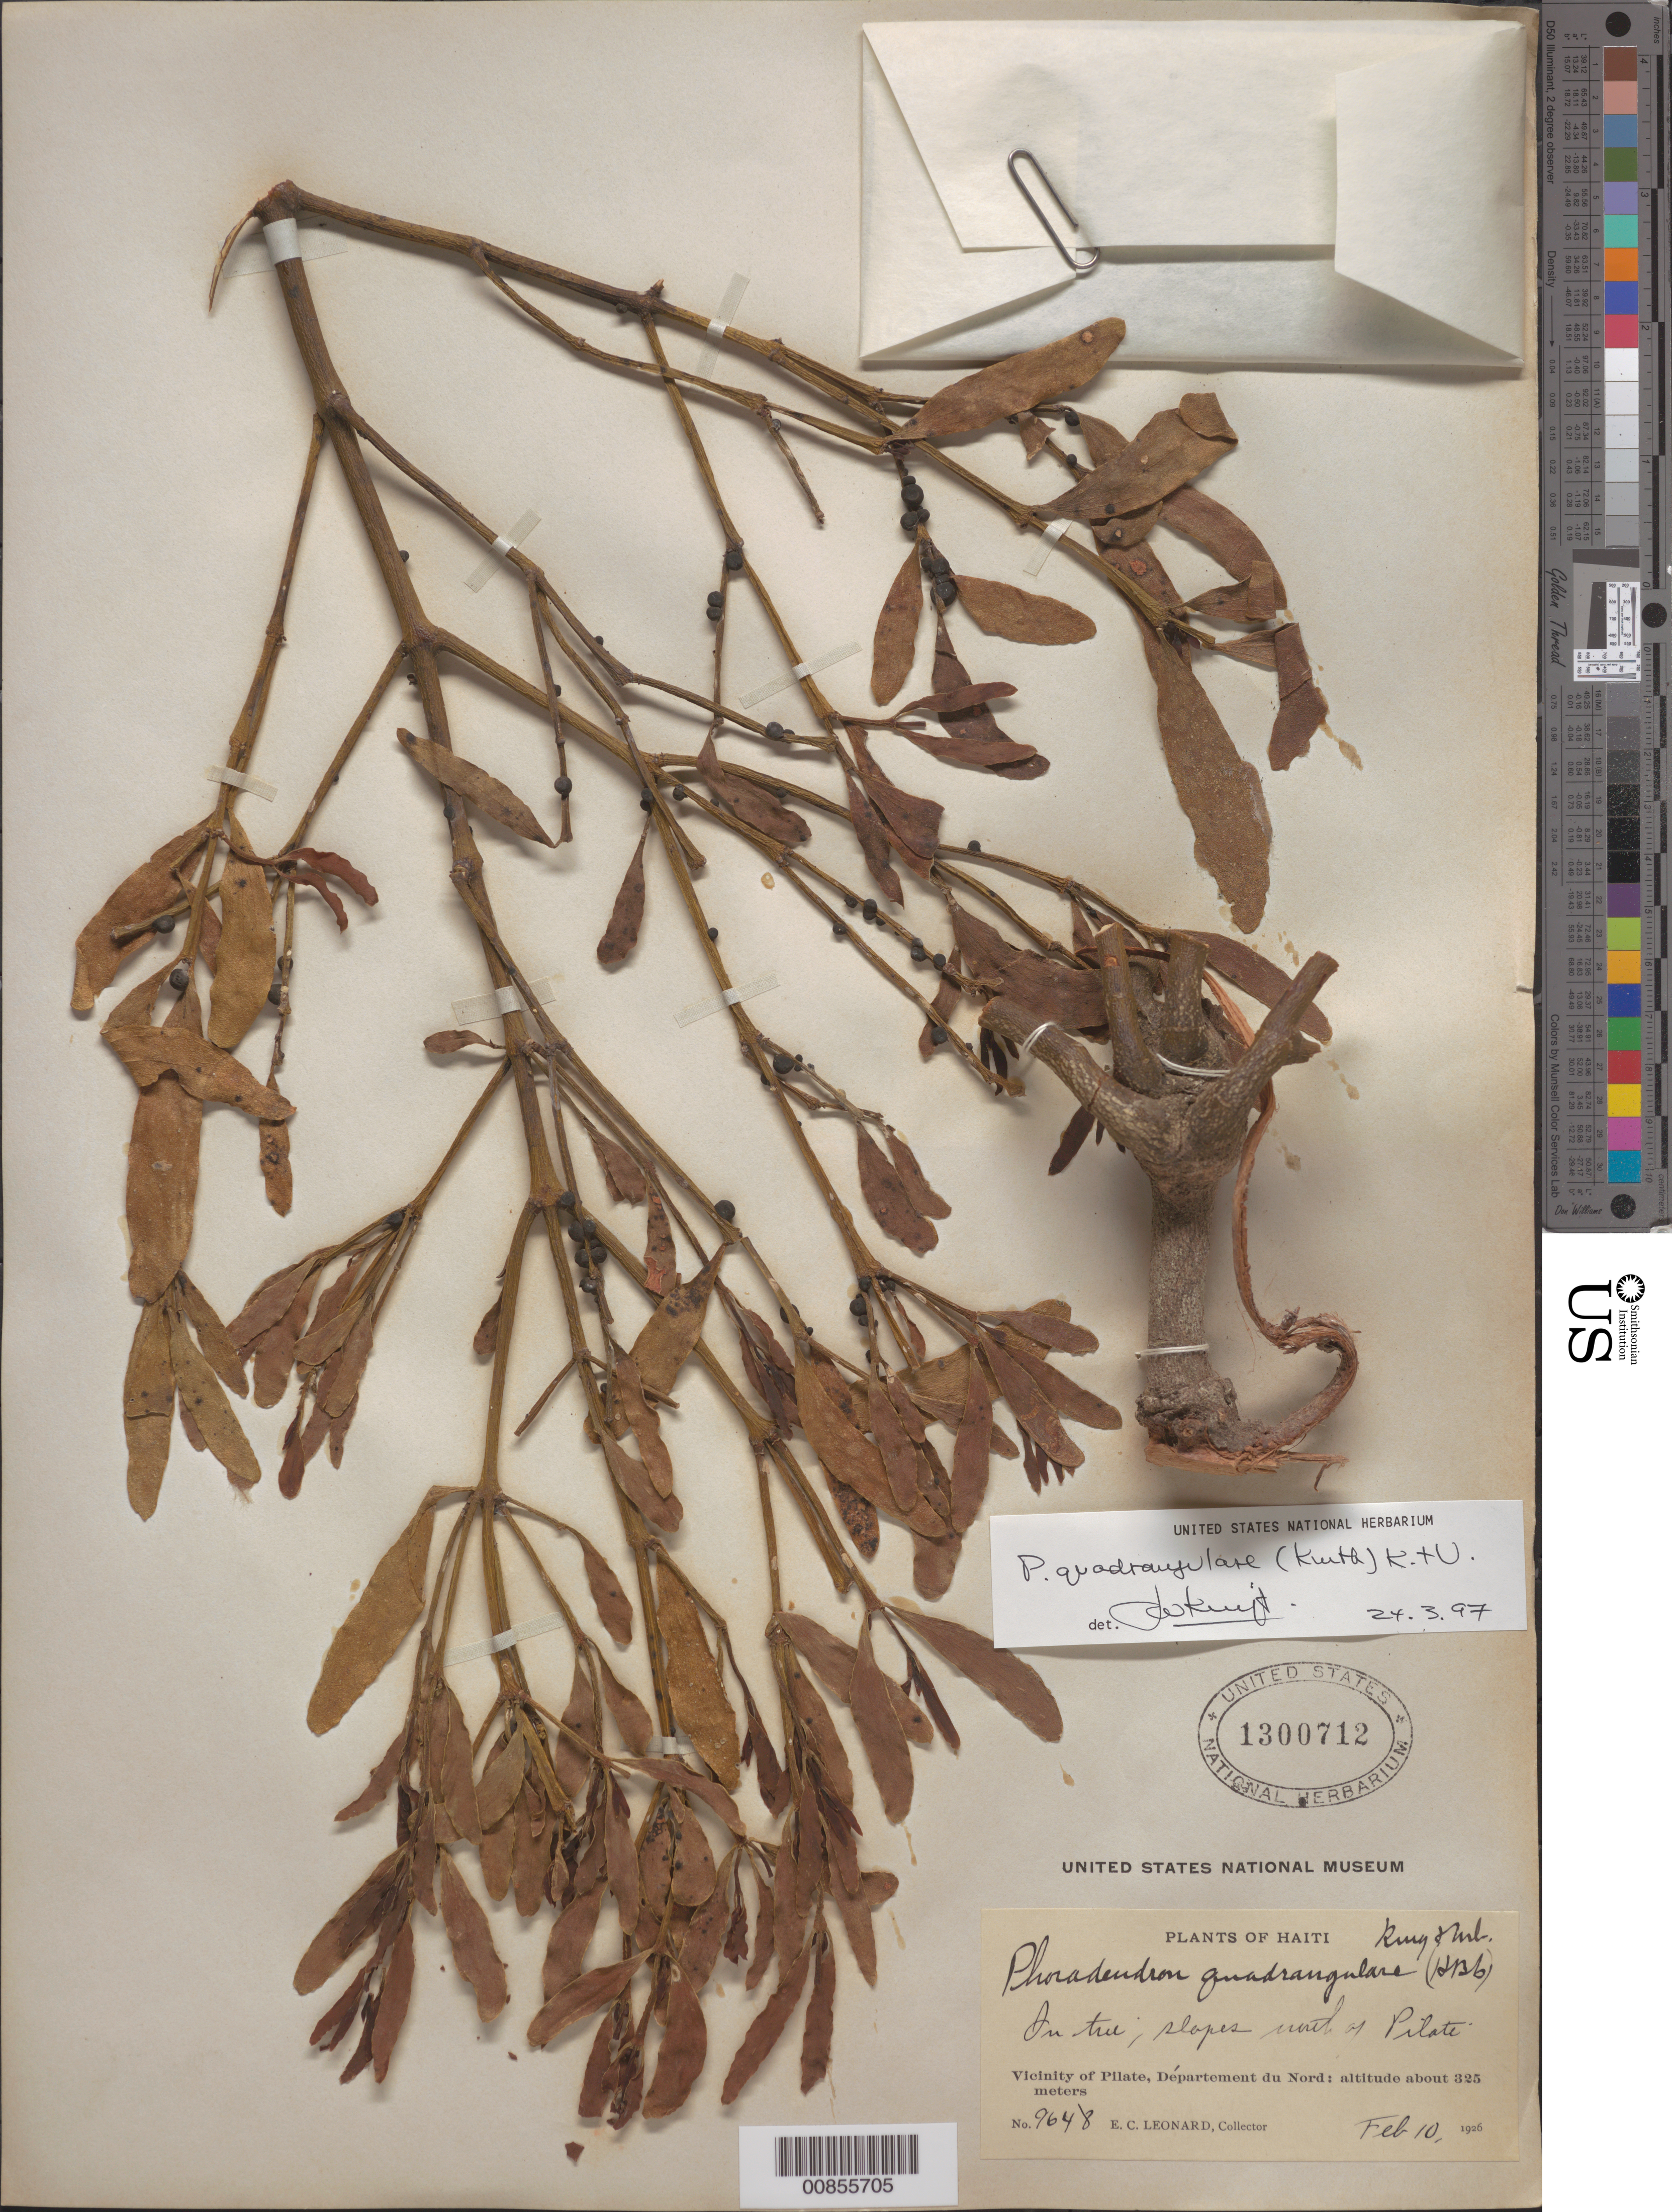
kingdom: Plantae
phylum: Tracheophyta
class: Magnoliopsida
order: Santalales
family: Viscaceae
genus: Phoradendron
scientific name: Phoradendron quadrangulare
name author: (Kunth) Griseb.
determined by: Kuijt, Job, (CANADA)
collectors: E. C. Leonard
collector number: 9648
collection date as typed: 10 Feb 1926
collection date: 1926-02-10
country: Haiti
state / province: Nord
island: Hispaniola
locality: Slopes north of Pilate.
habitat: In tree.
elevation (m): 325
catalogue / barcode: US 1300712